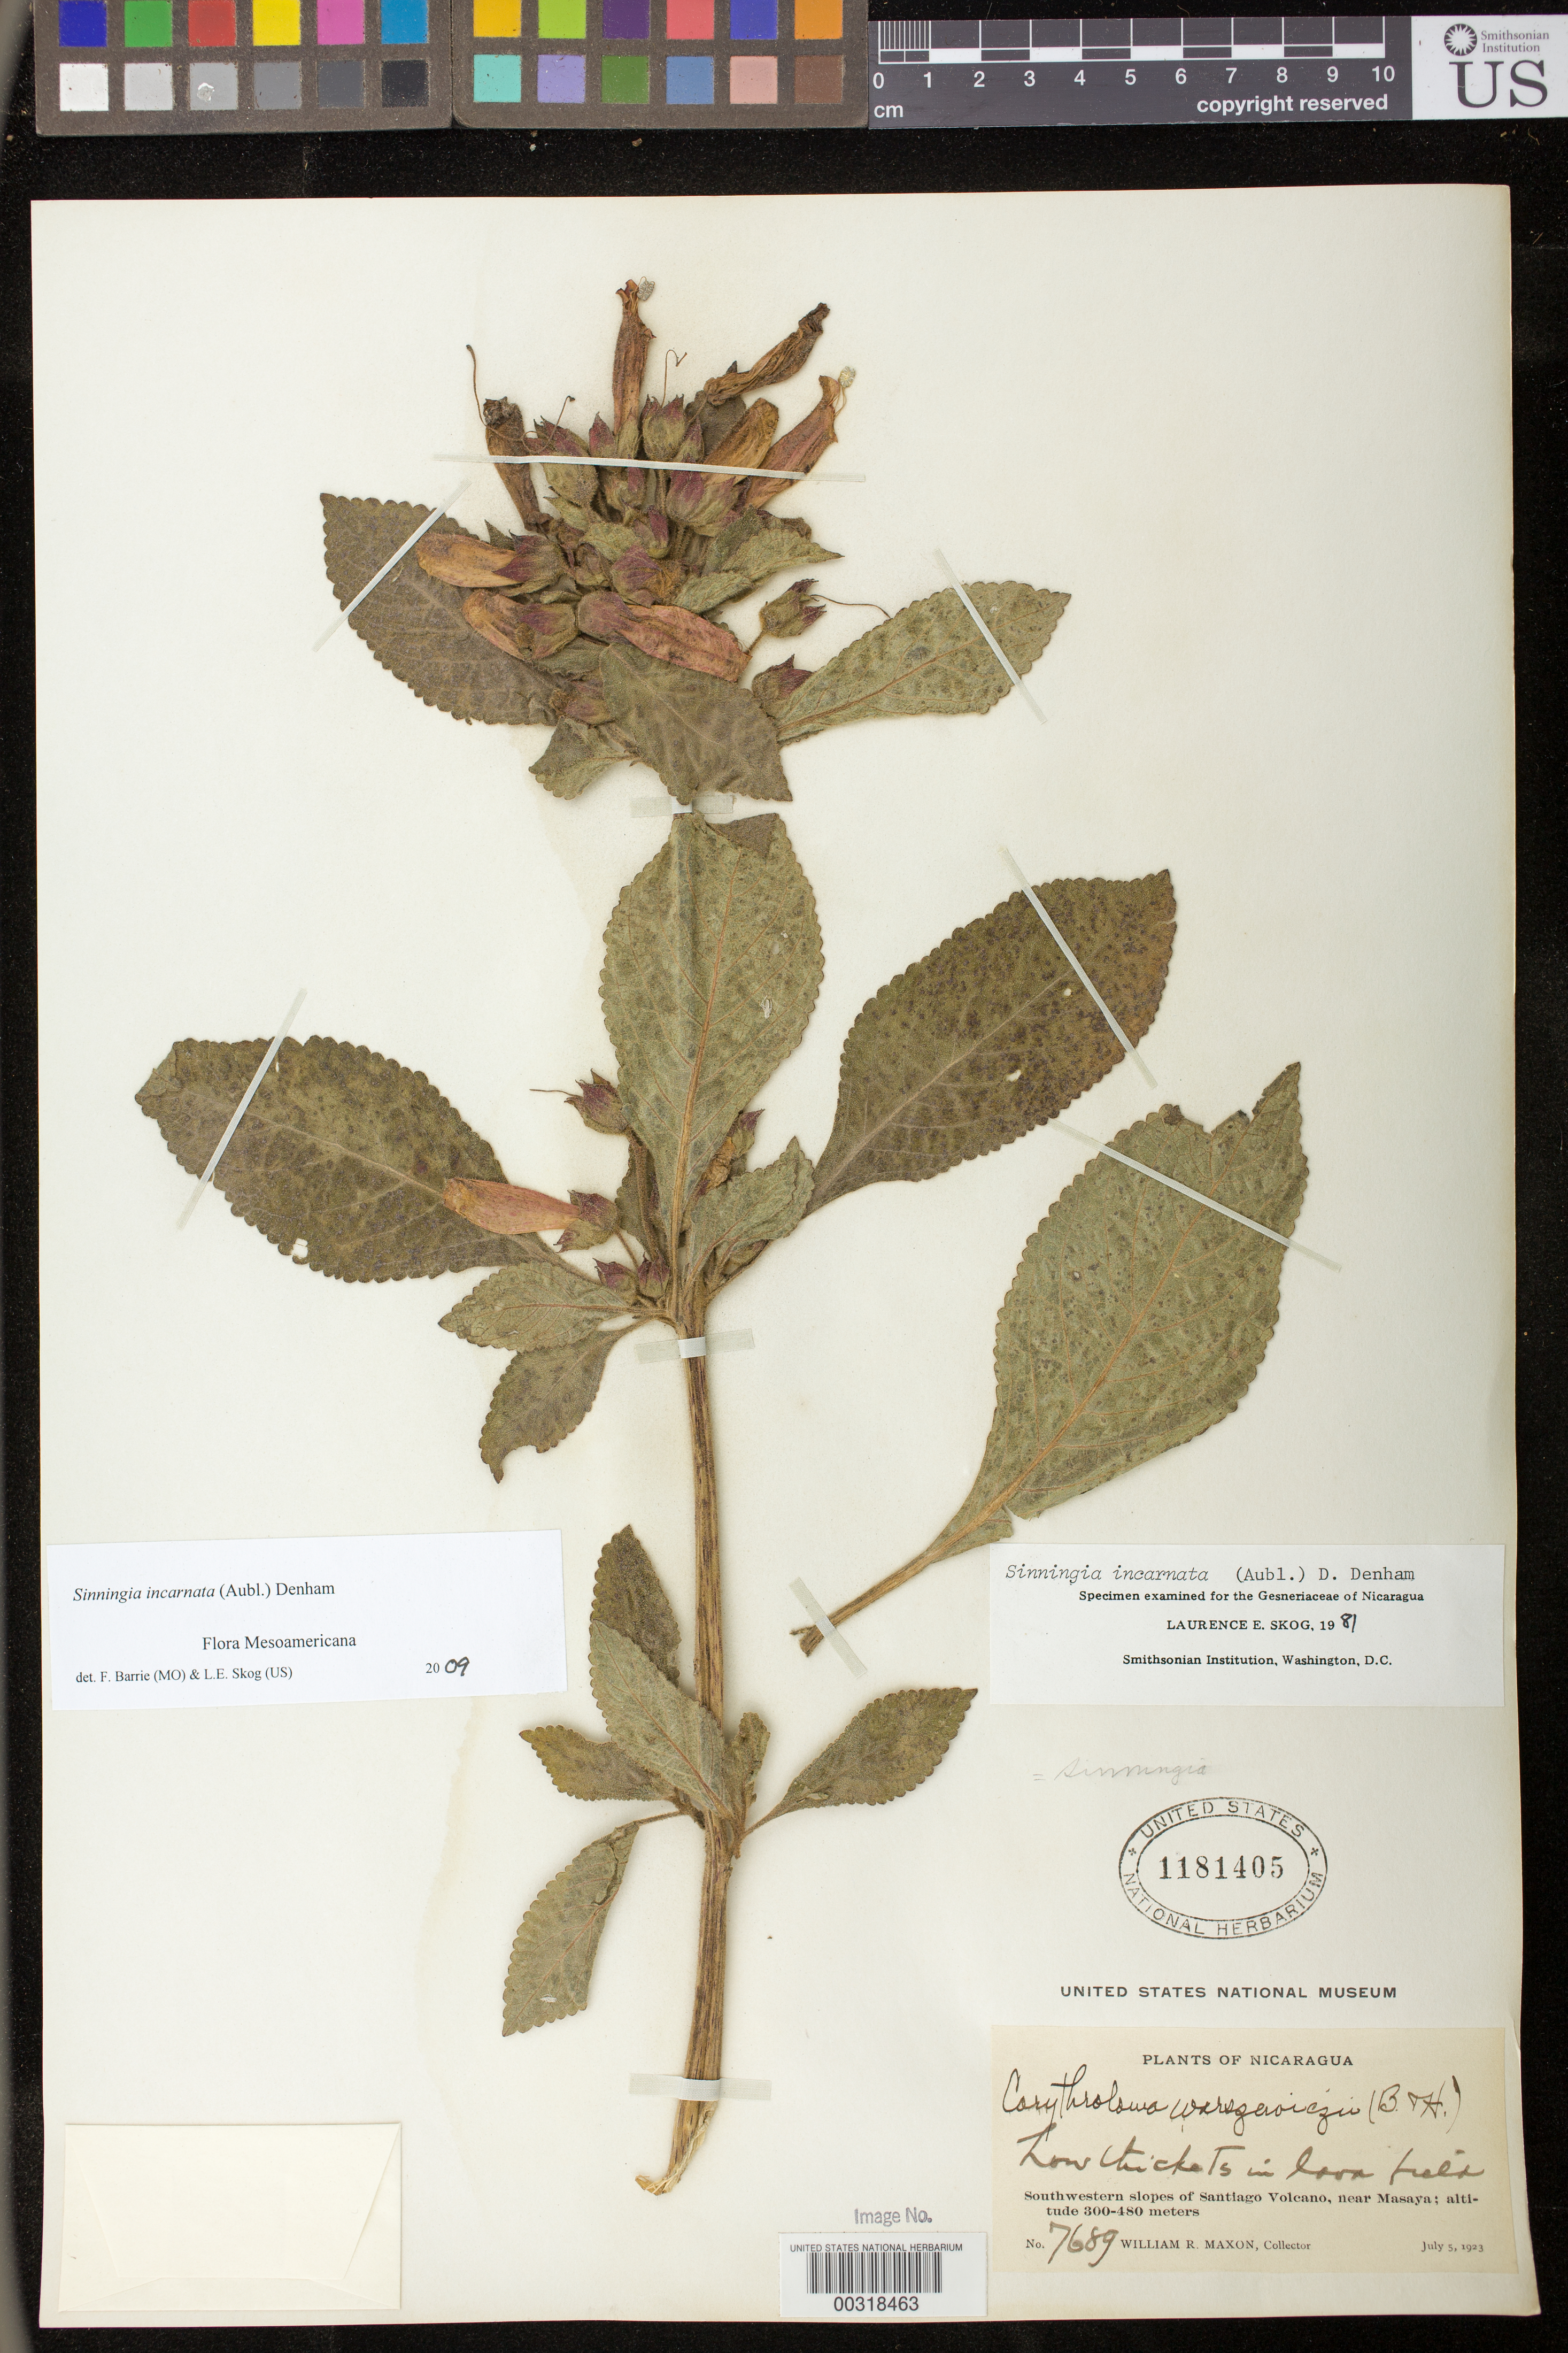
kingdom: Plantae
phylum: Tracheophyta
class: Magnoliopsida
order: Lamiales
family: Gesneriaceae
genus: Sinningia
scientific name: Sinningia incarnata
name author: (Aubl.) D.L. Denham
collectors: W. R. Maxon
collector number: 7689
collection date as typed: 05 Jul 1923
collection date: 1923-07-05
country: Nicaragua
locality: Southwestern slopes of Santiago Volcano, near Masaya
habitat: Low thickets in lava field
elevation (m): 300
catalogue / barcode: US 1181405